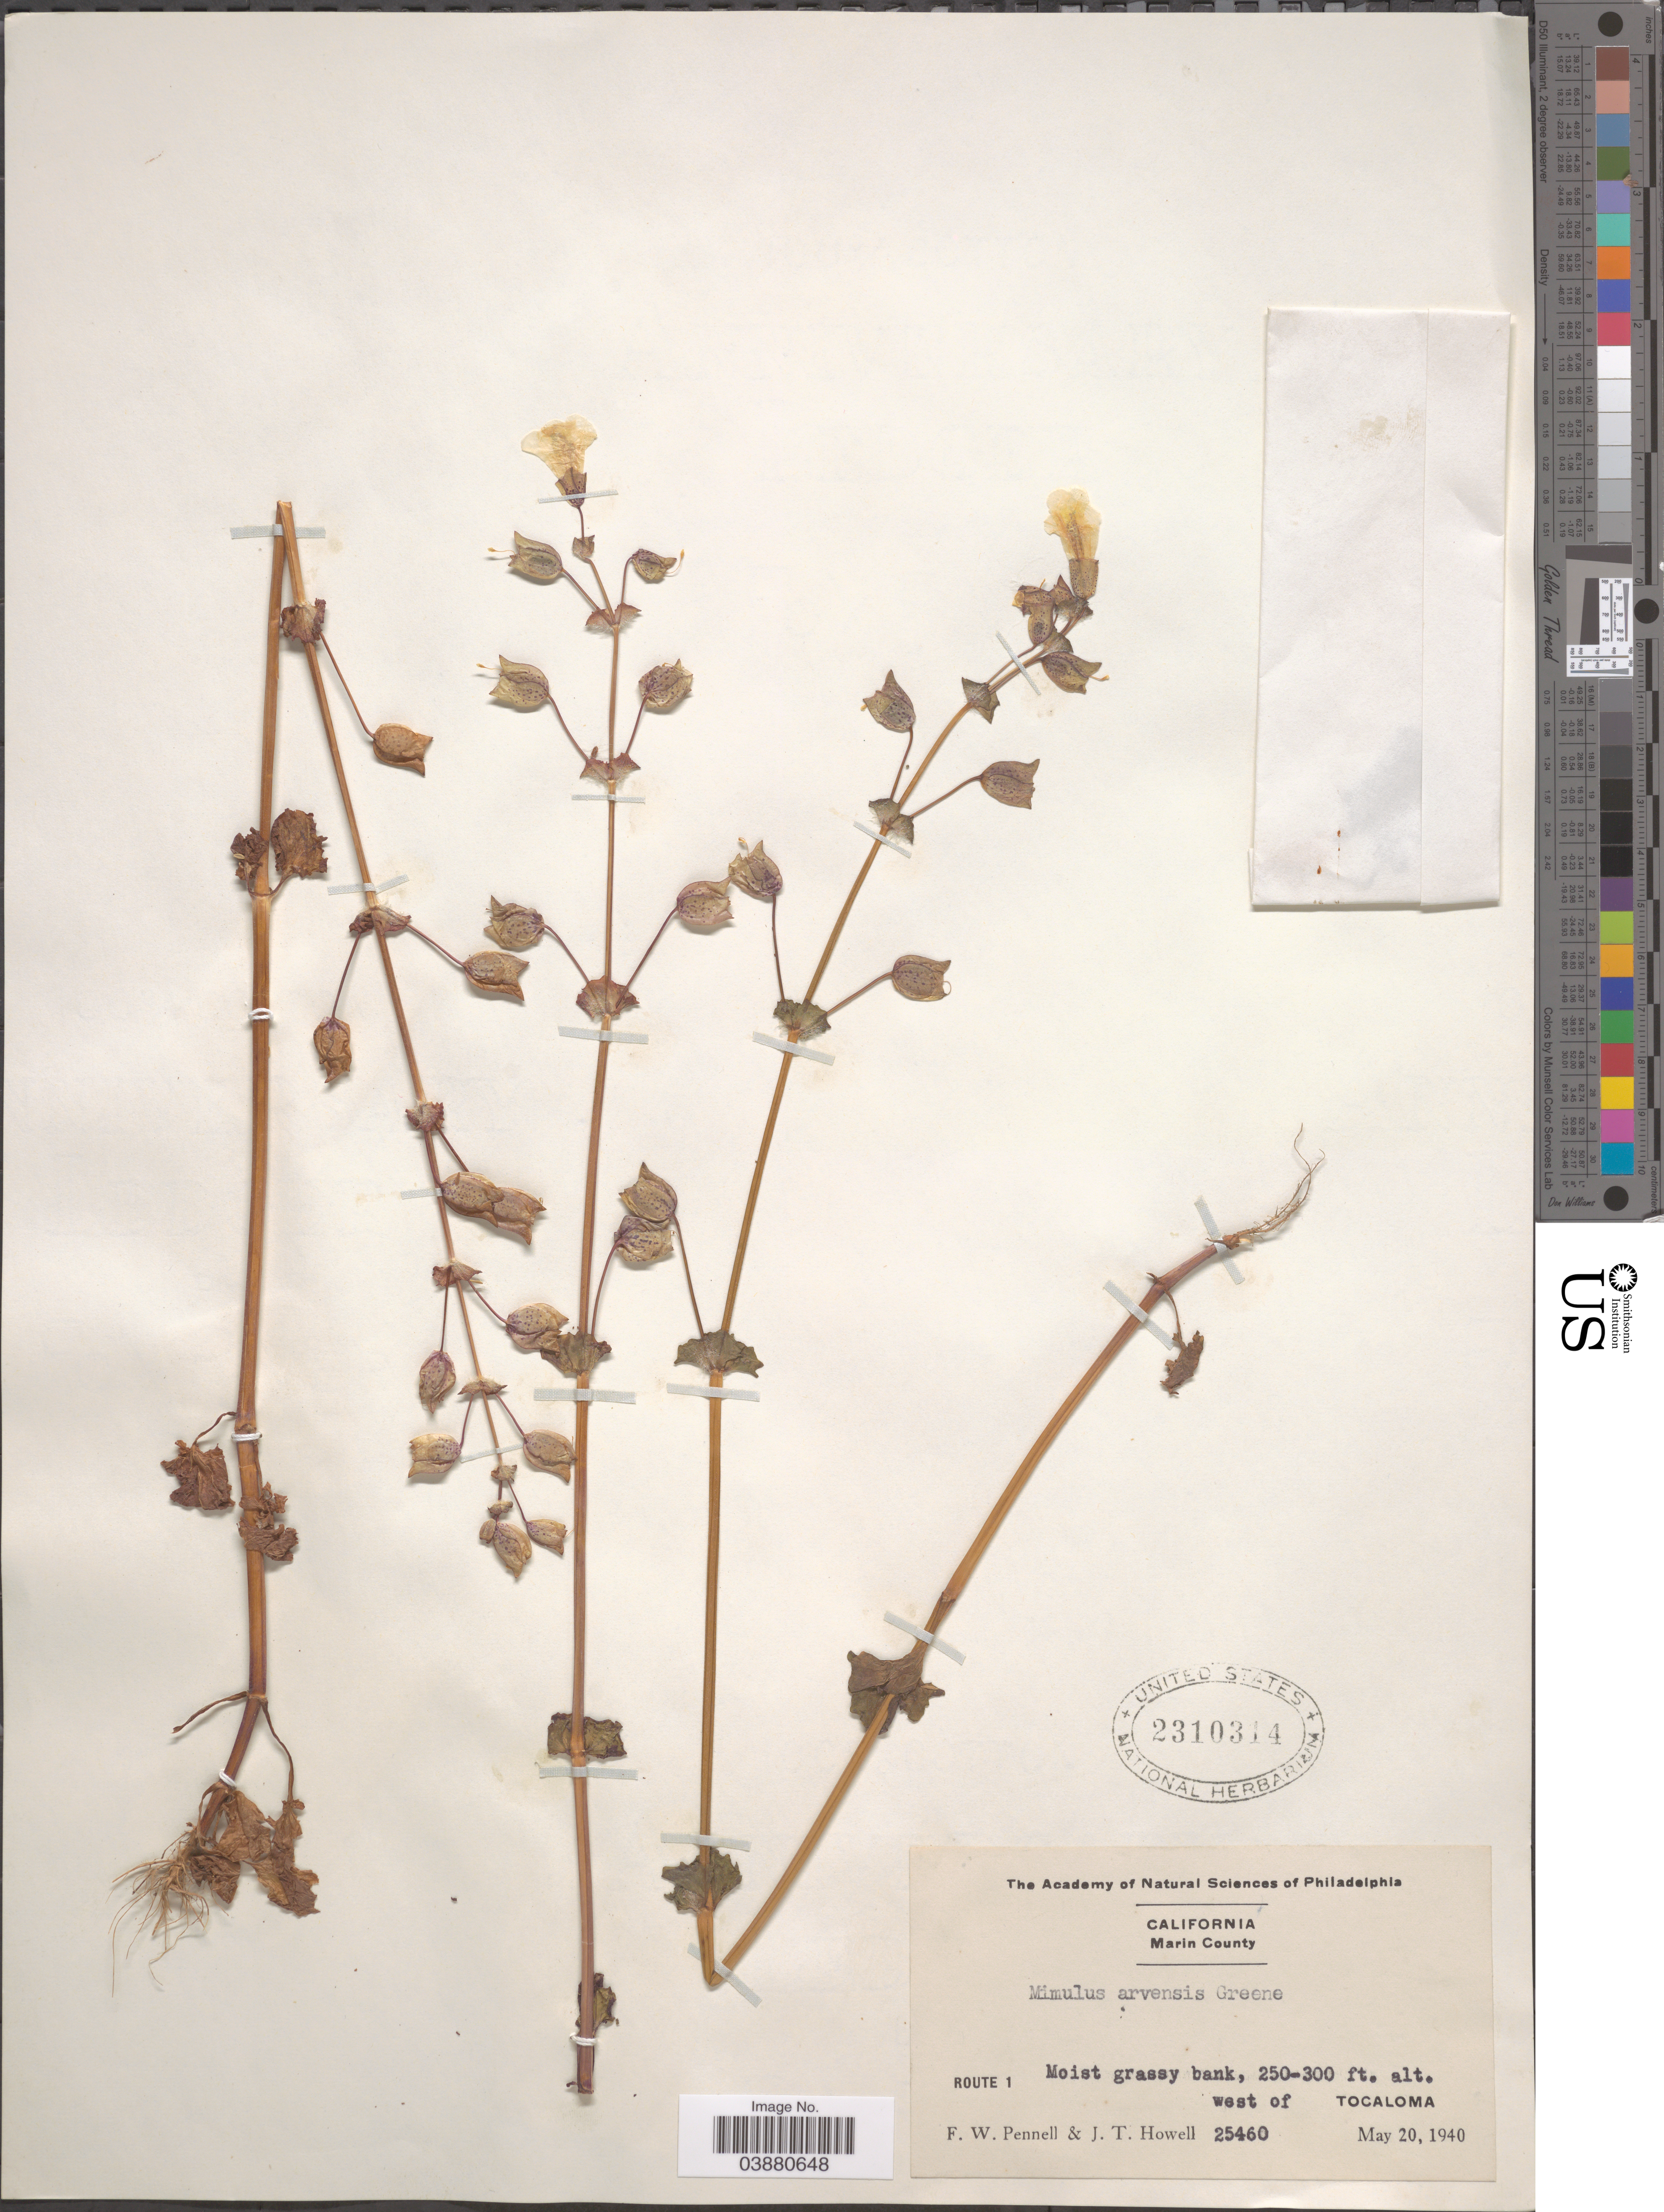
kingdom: Plantae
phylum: Tracheophyta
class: Magnoliopsida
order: Lamiales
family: Phrymaceae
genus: Mimulus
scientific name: Mimulus arvensis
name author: Greene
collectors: F. W. Pennell & J. T. Howell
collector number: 25460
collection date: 1940-05-20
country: United States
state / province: California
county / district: Marin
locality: Marin County. Route 1. West of Tocaloma.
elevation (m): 76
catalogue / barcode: US 2310314